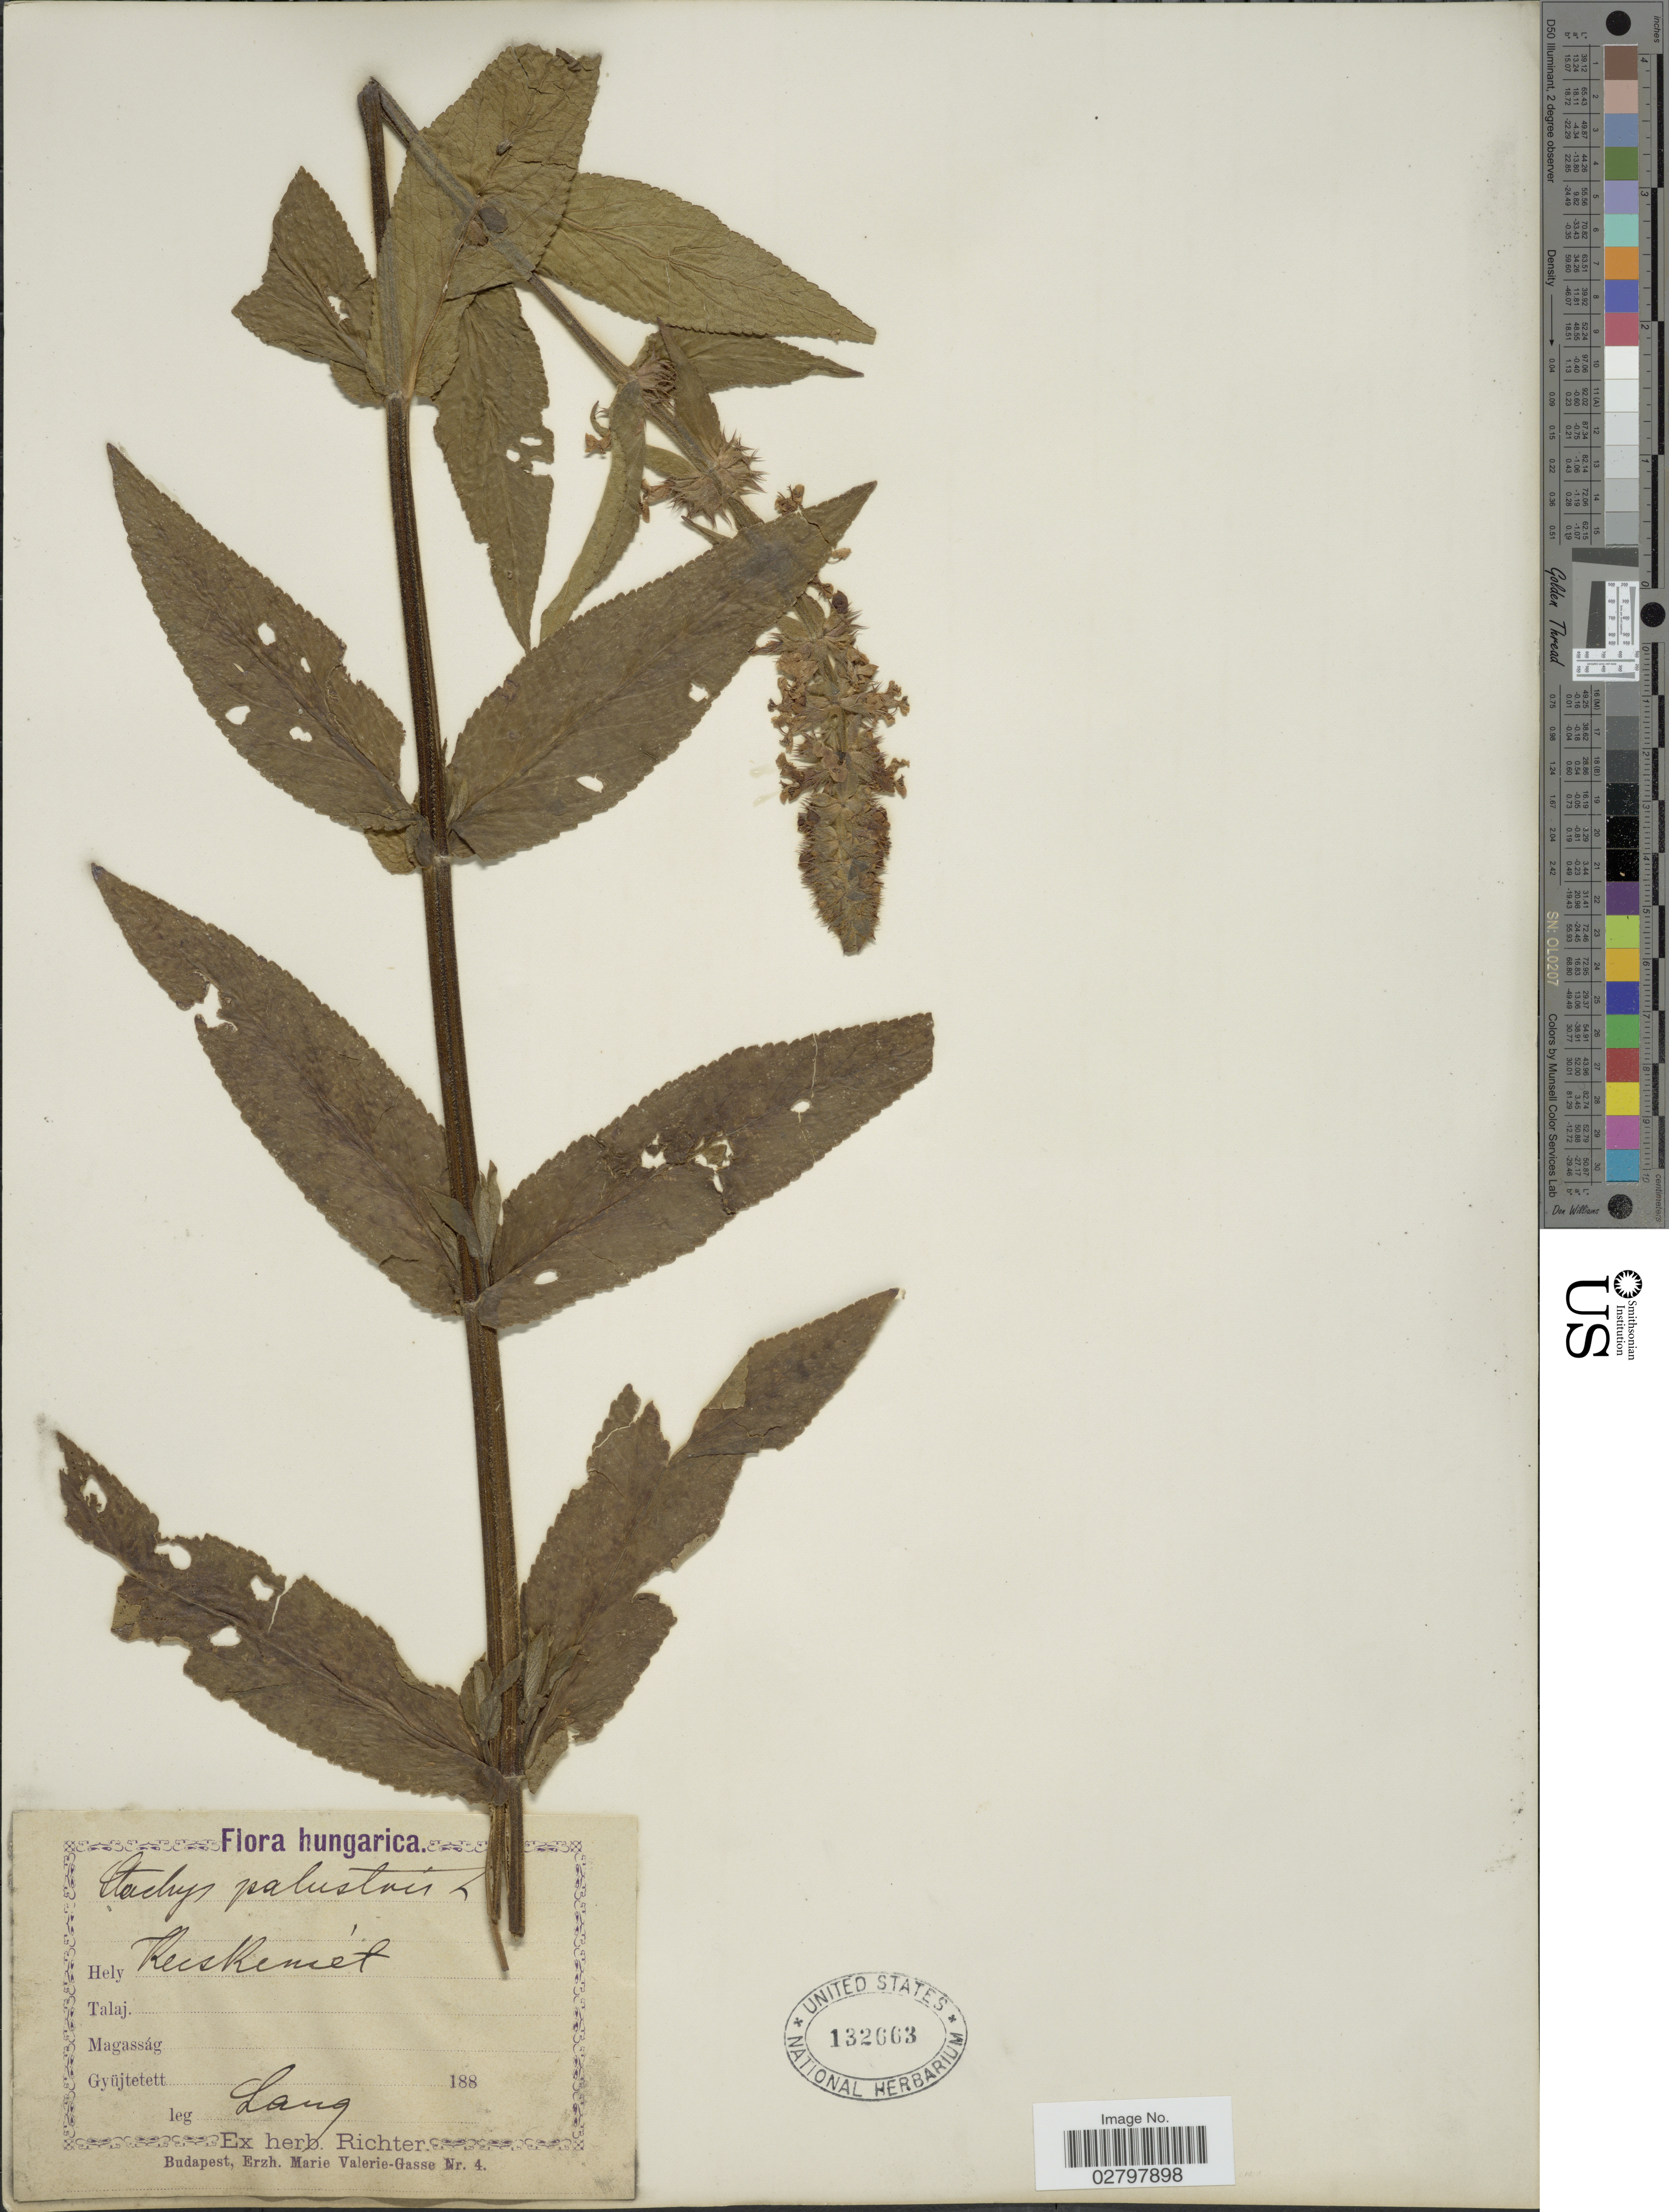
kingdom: Plantae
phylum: Tracheophyta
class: Magnoliopsida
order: Lamiales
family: Lamiaceae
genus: Stachys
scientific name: Stachys palustris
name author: L.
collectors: -- Lang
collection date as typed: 188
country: Hungary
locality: Reiskeniet [interpreted]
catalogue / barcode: US 132663